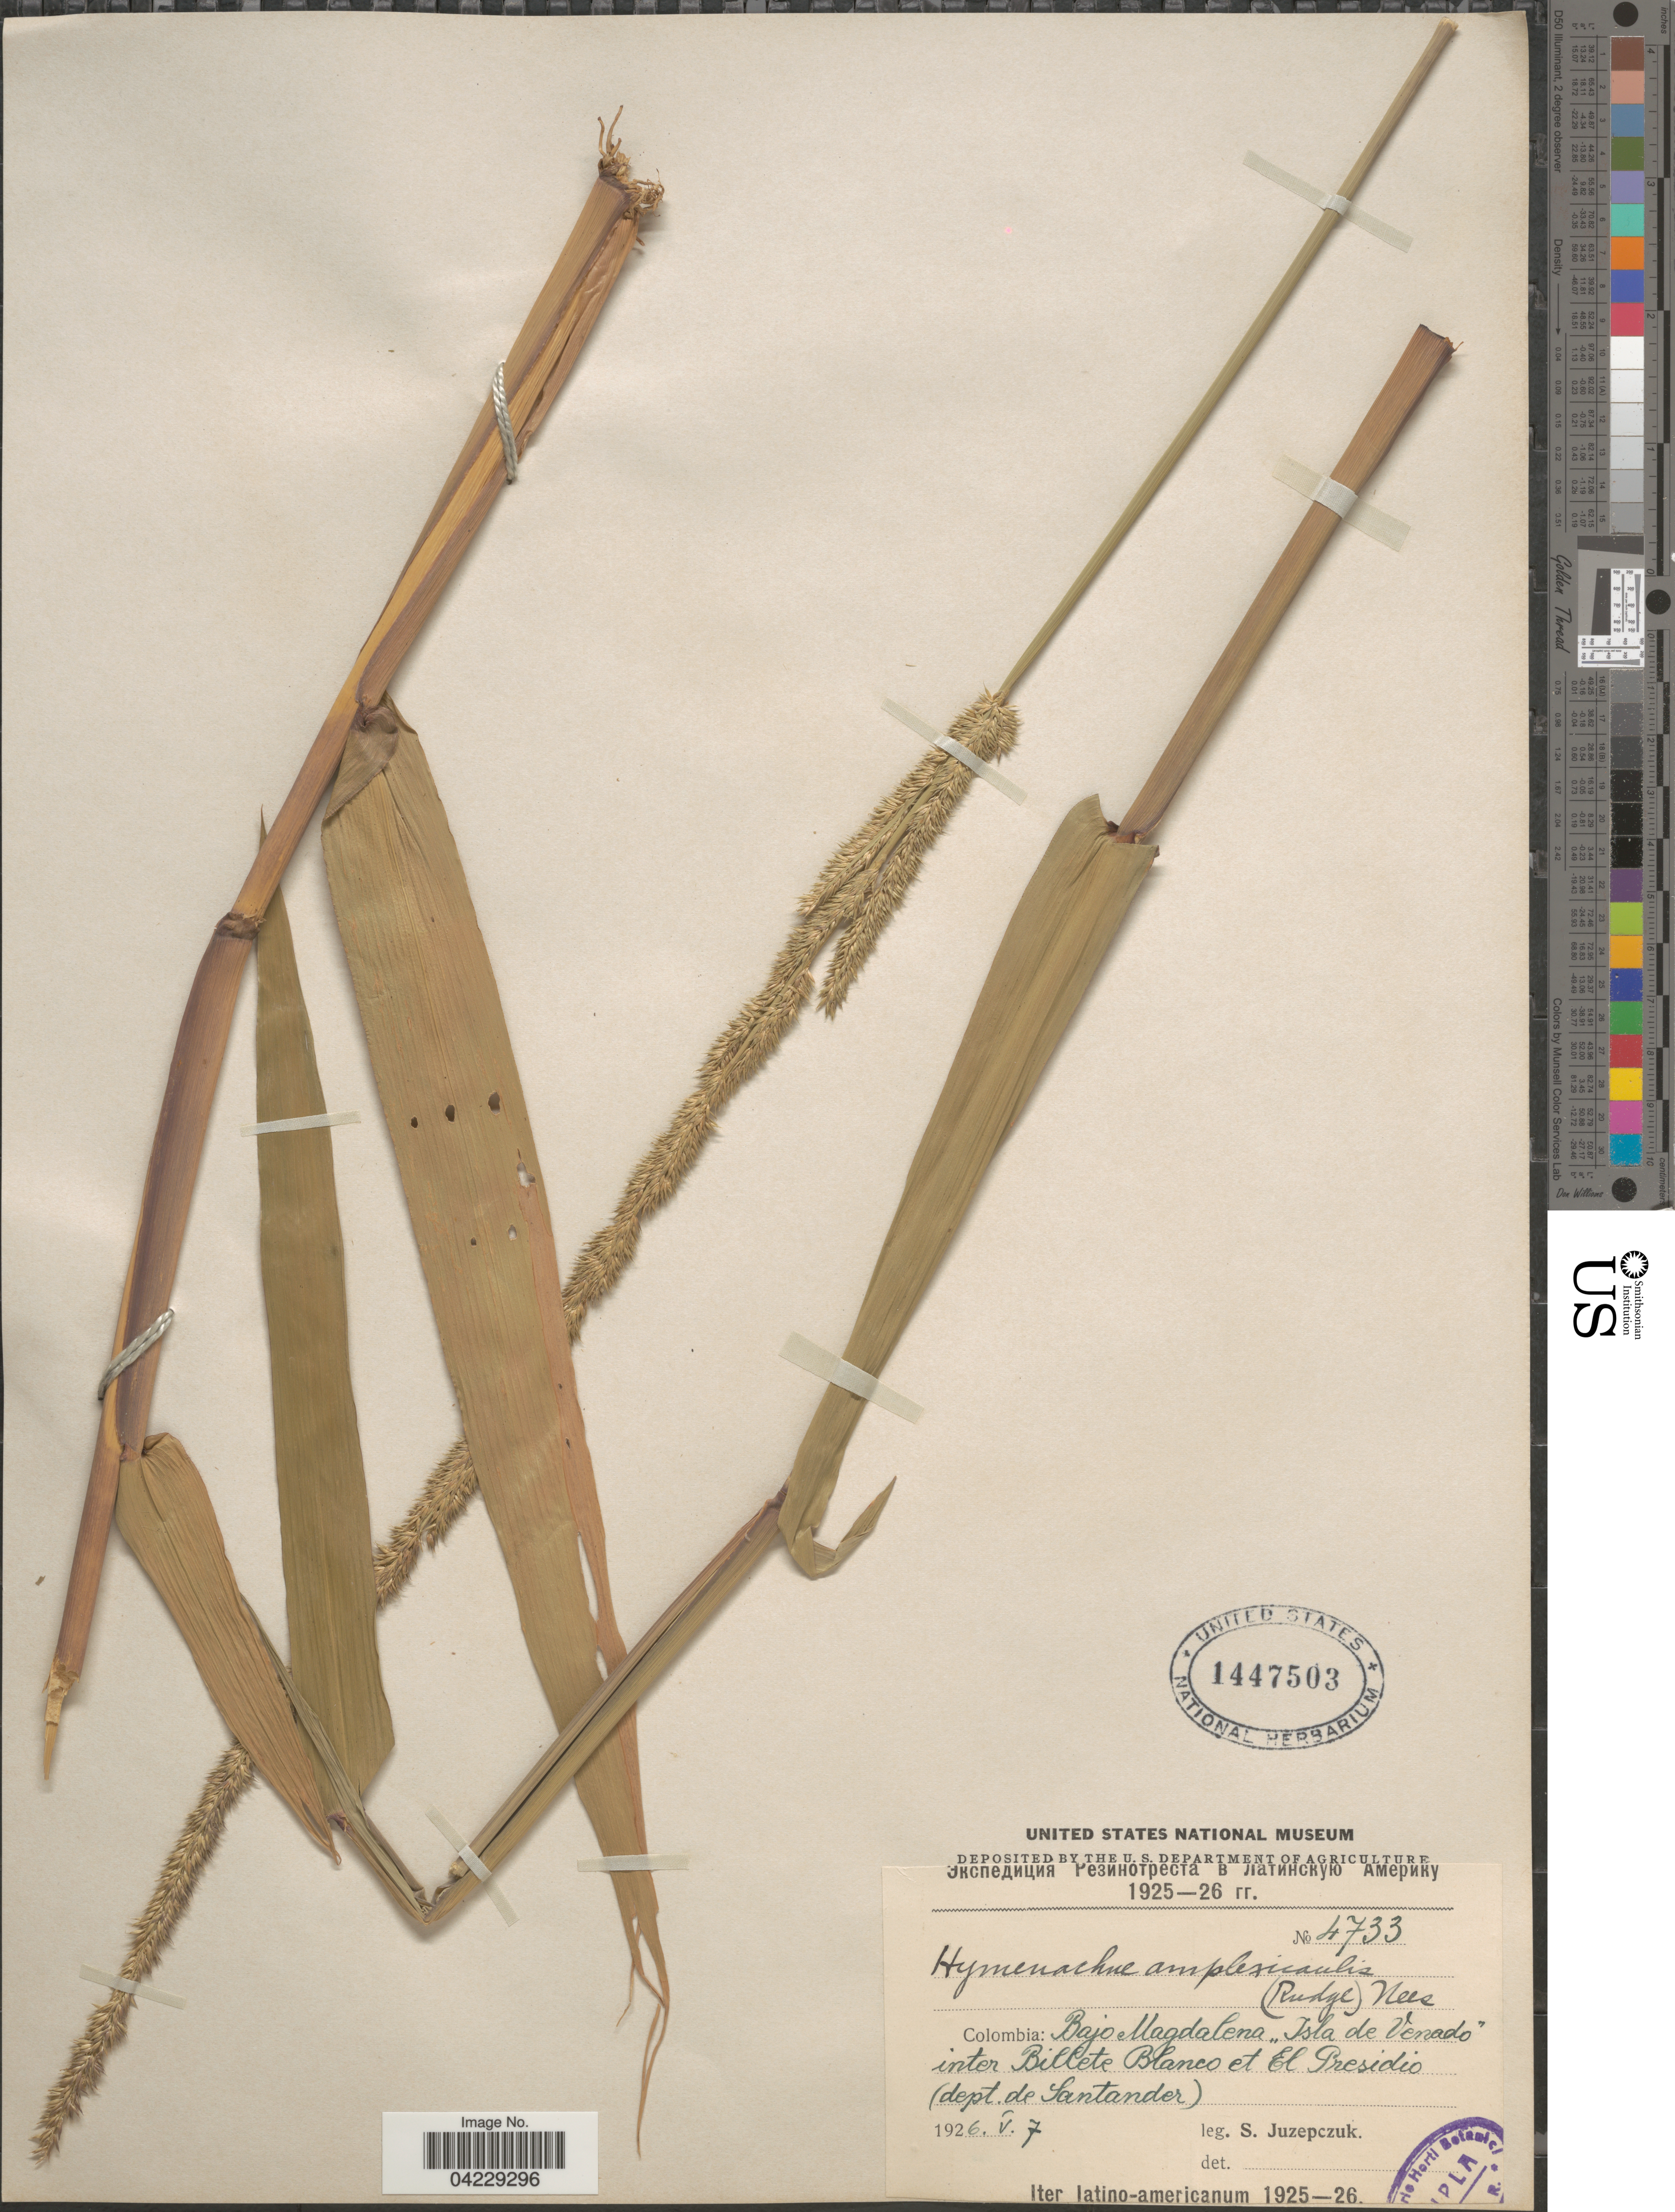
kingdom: Plantae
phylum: Tracheophyta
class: Liliopsida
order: Poales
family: Poaceae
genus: Hymenachne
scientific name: Hymenachne amplexicaulis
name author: (Rudge) Nees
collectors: S. V. Juzepczuk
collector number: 4733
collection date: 1926-05-07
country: Colombia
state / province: Santander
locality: Bajo Magdalena "Isla de Venado" inter Billete Blanco et El Presidio (dept. de Santander). Iter latino-americanum 1925-26.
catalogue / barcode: US 1447503